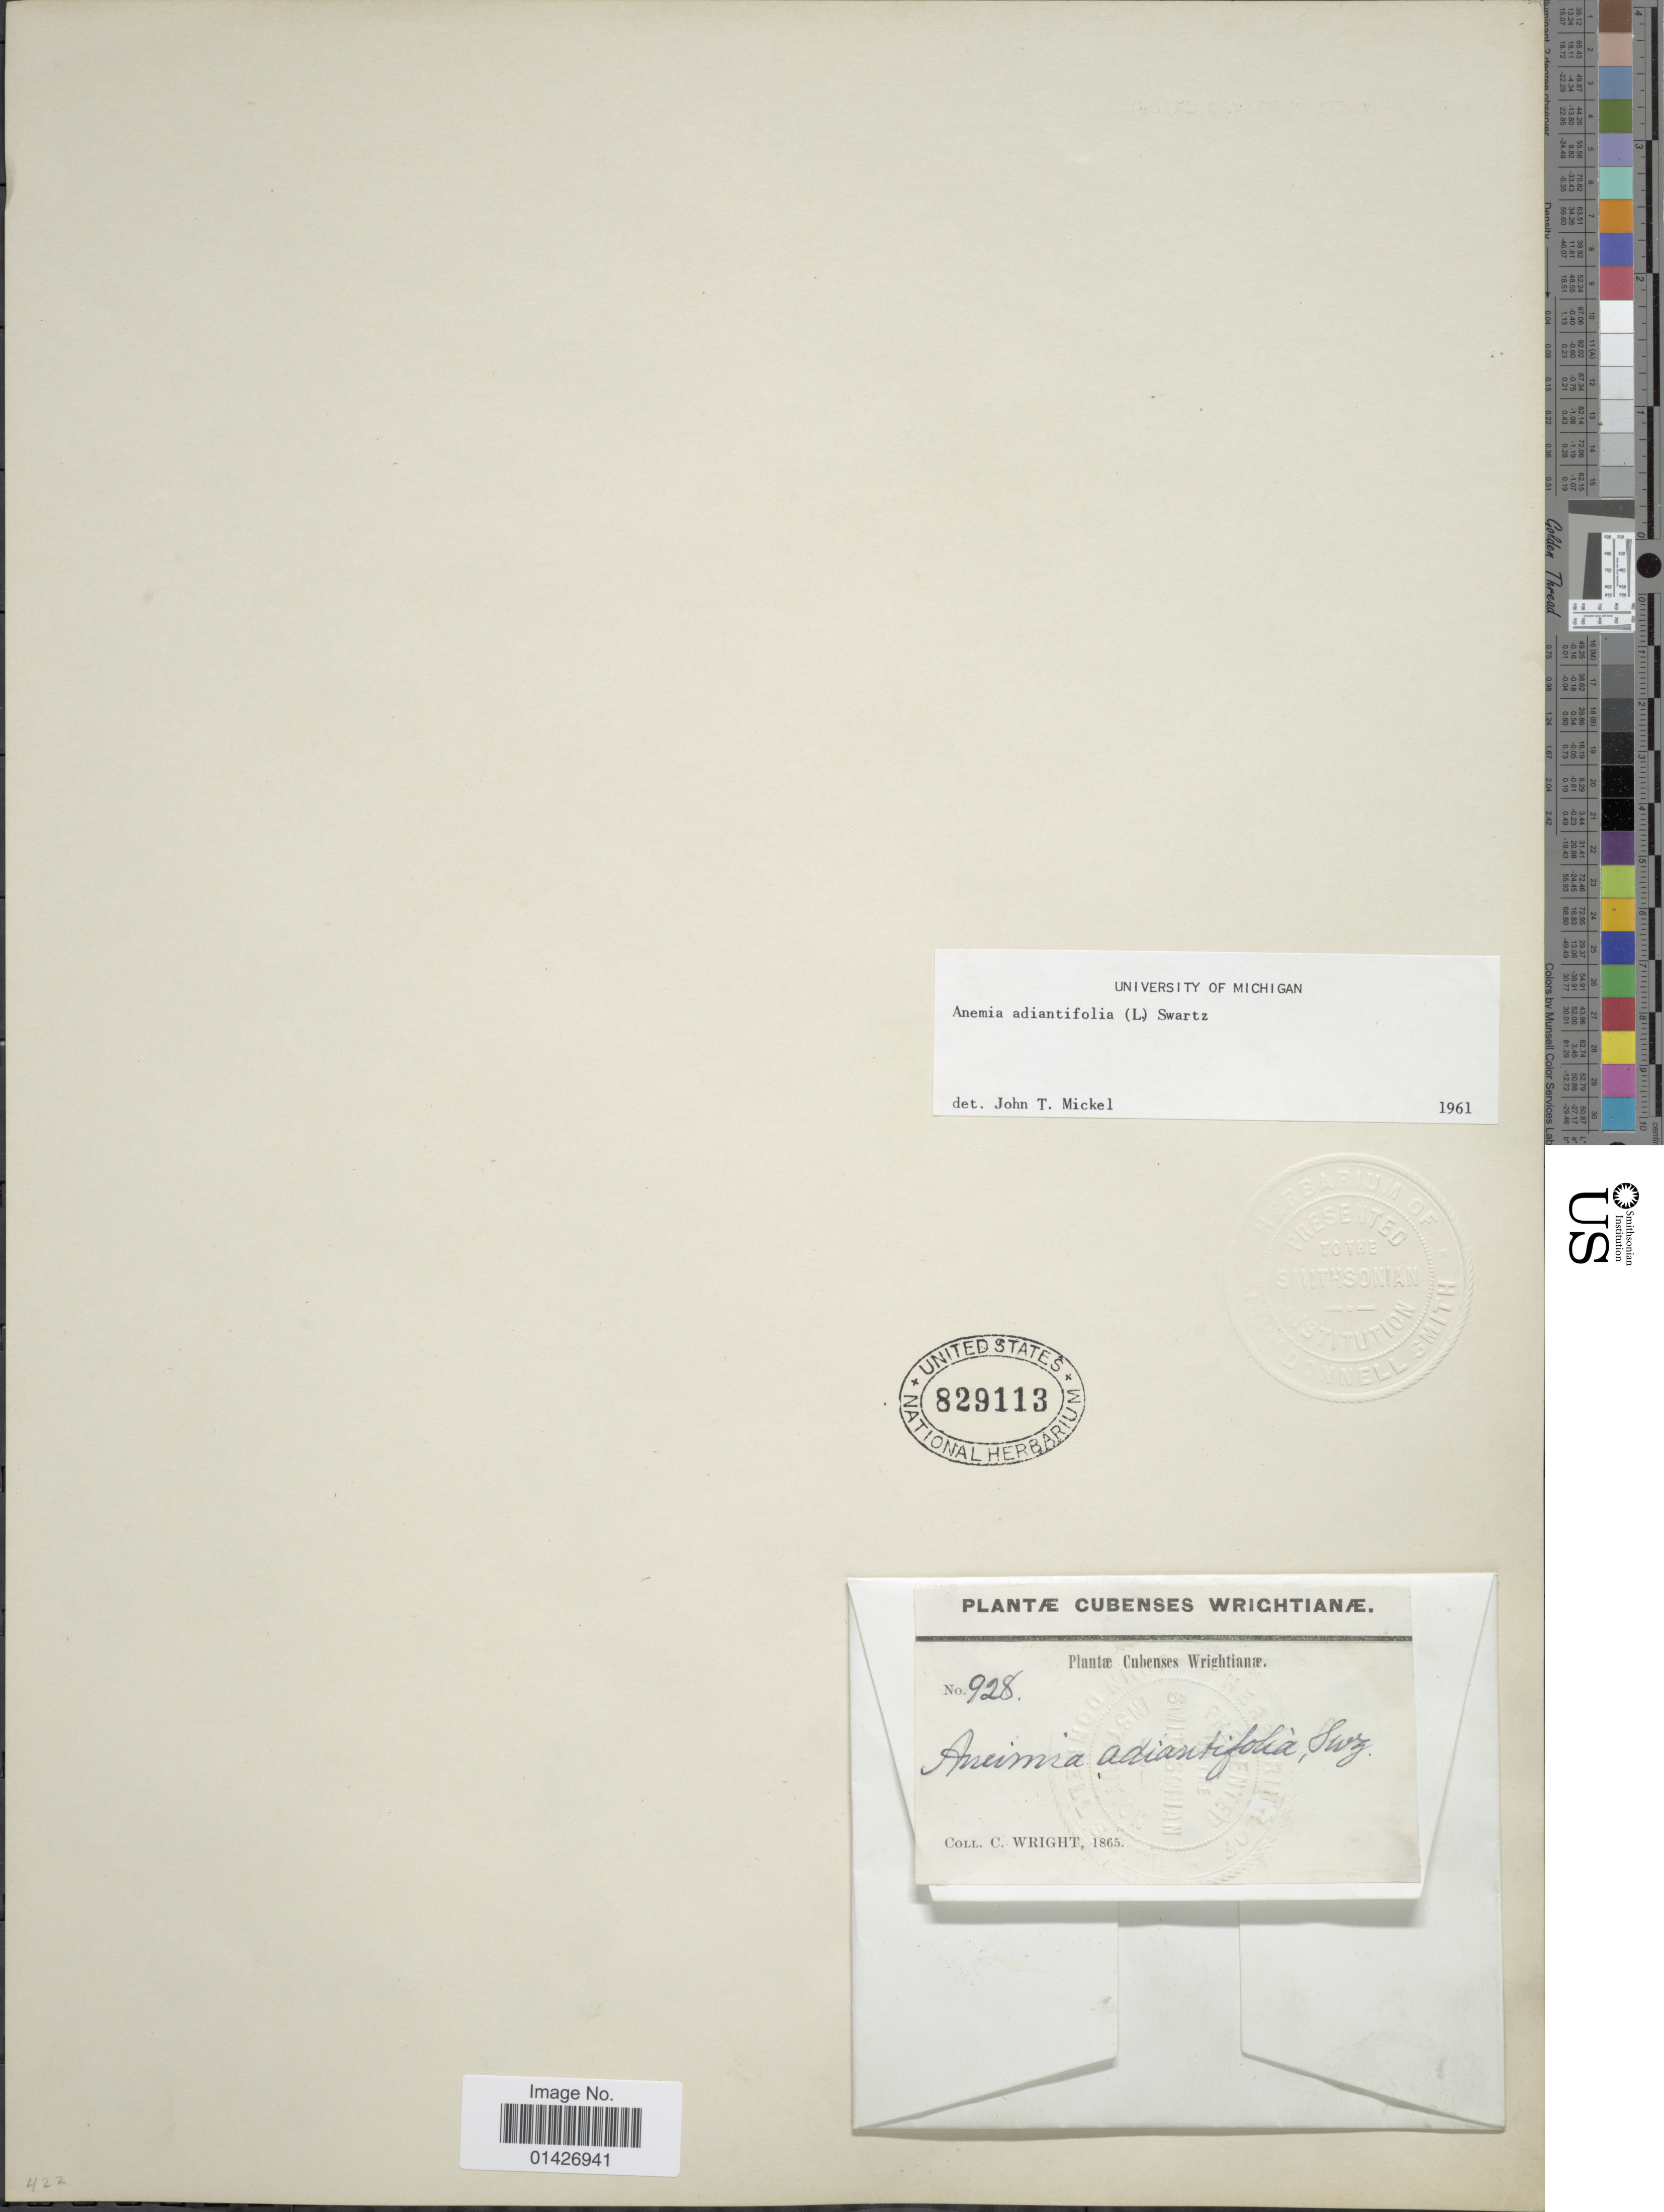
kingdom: Plantae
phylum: Tracheophyta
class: Polypodiopsida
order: Schizaeales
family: Anemiaceae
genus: Anemia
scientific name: Anemia adiantifolia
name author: (L.) Sw.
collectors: C. Wright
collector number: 928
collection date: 1865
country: Cuba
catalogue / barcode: US 829113